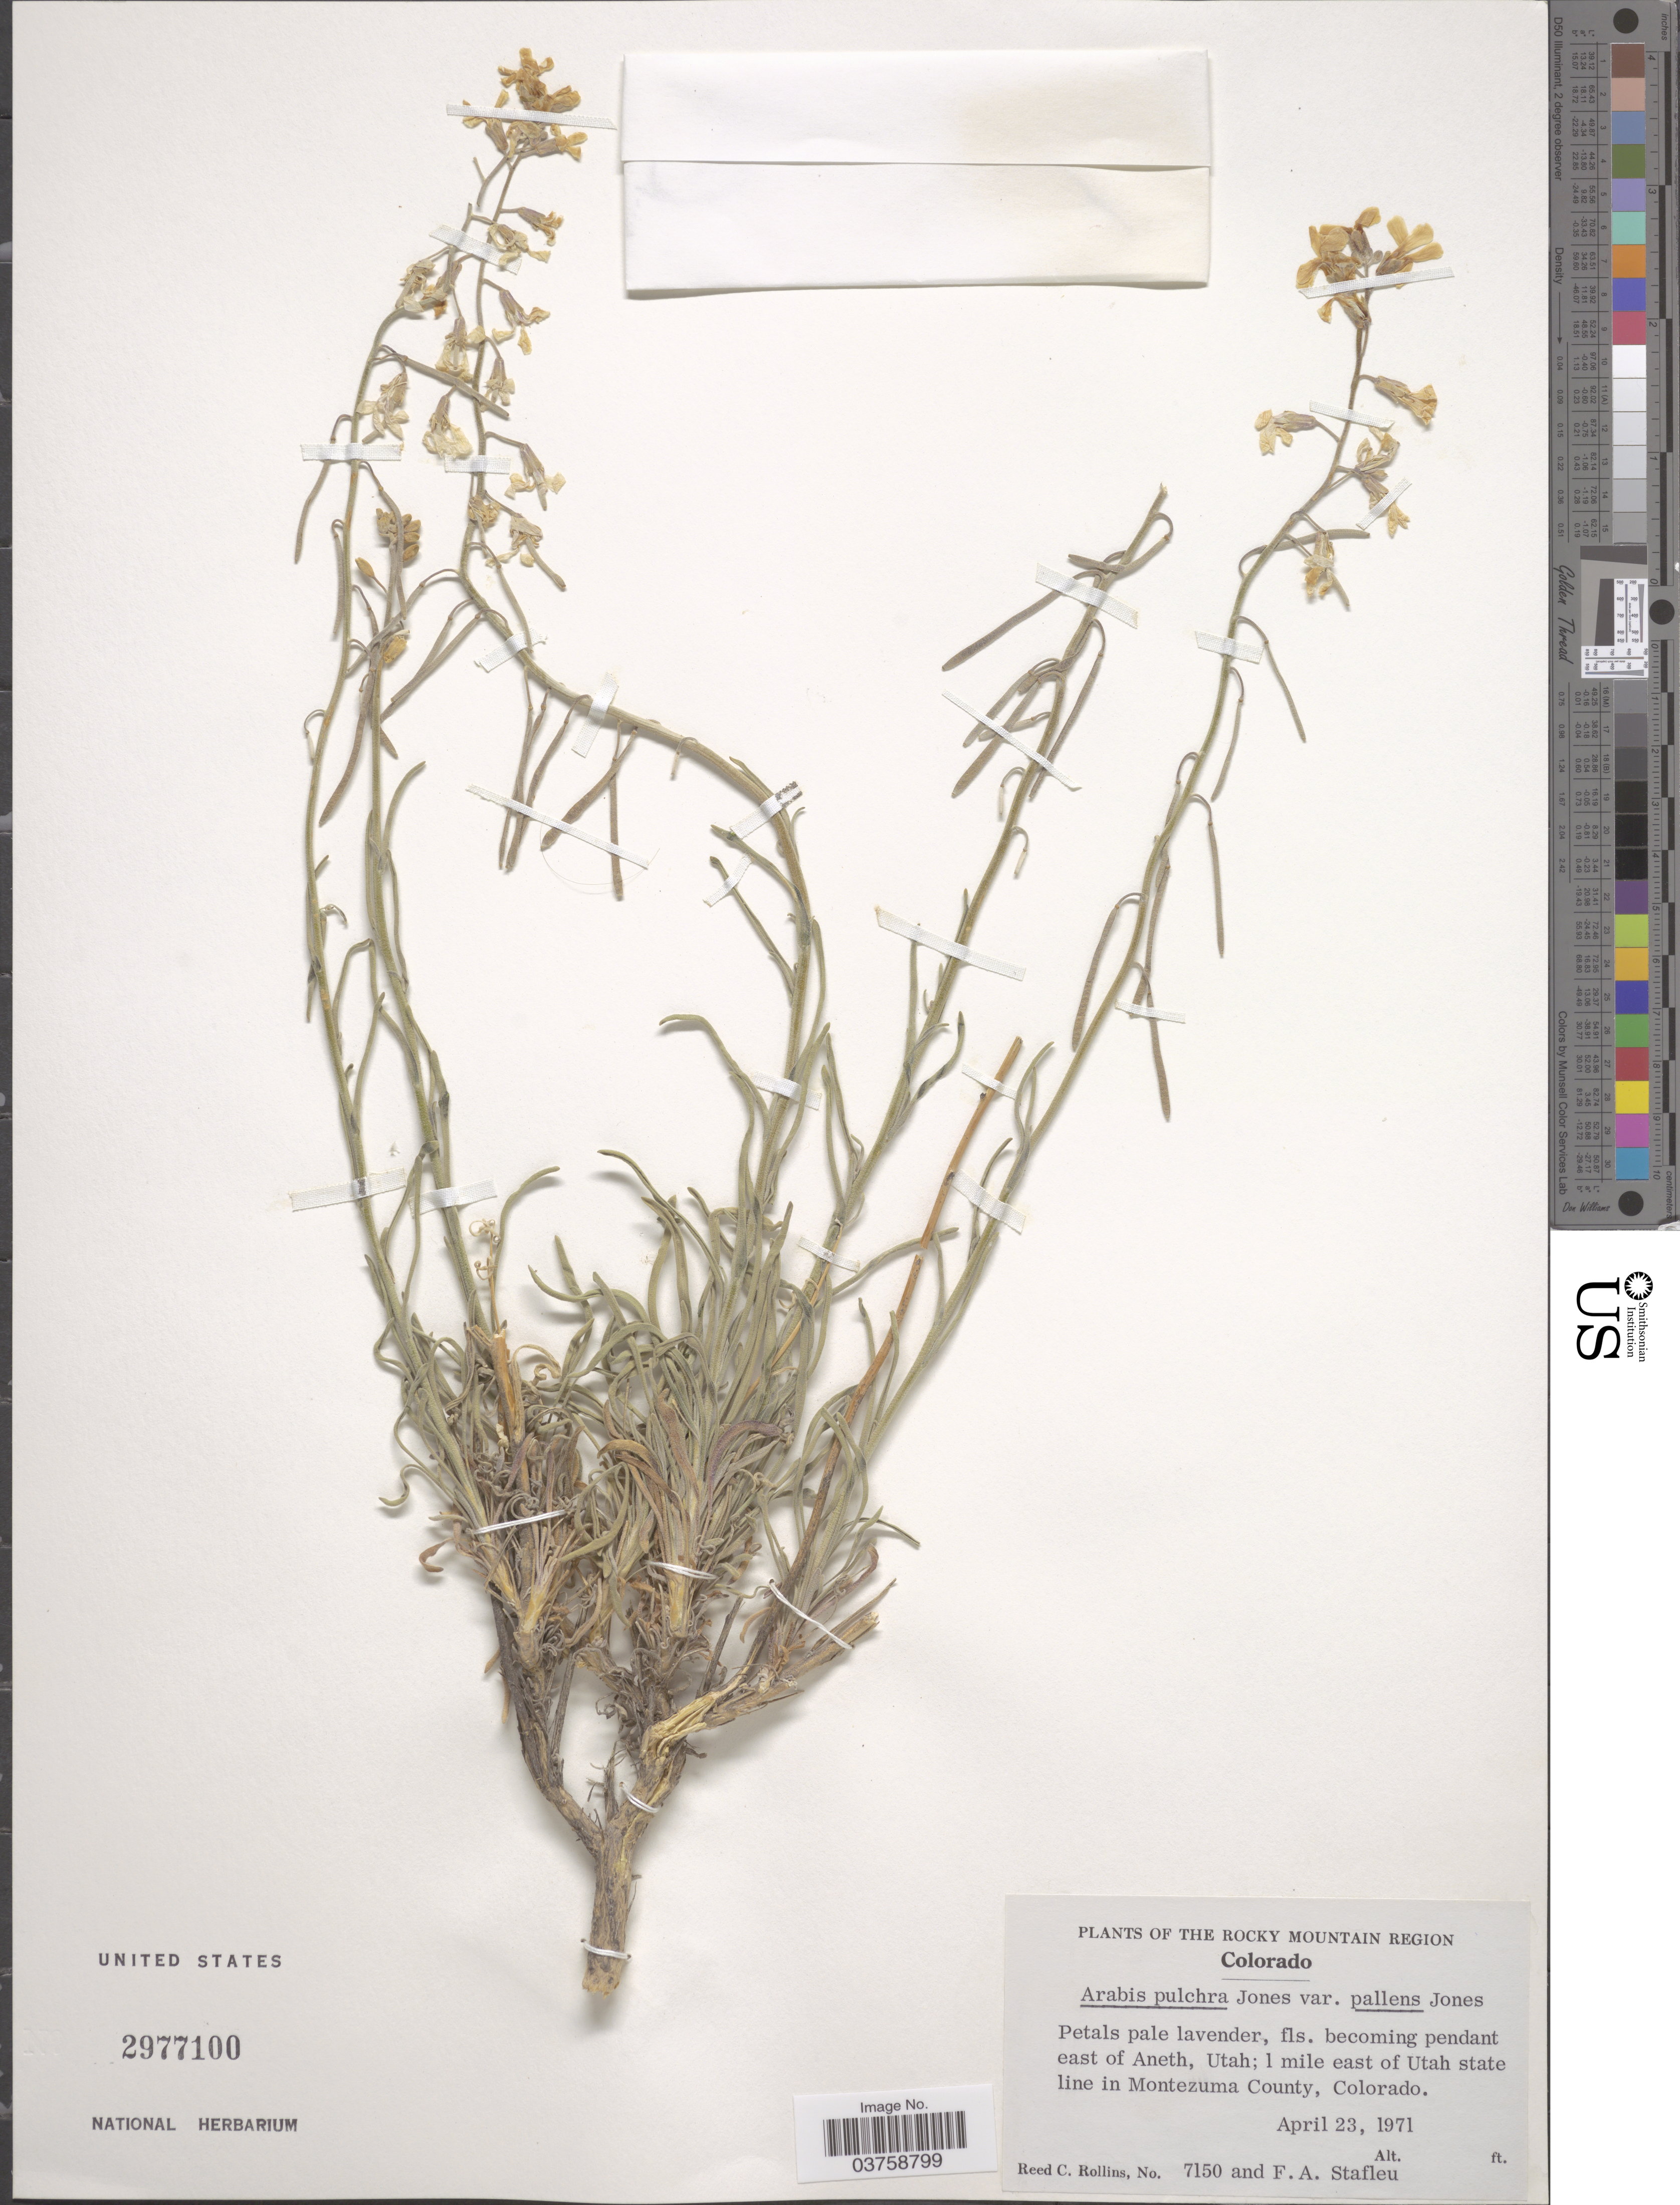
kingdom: Plantae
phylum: Tracheophyta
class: Magnoliopsida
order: Brassicales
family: Brassicaceae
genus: Arabis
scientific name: Arabis pulchra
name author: M.E. Jones ex S. Watson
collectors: R. C. Rollins & F. A. Stafleu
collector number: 7150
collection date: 1971-04-23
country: United States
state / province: Colorado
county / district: Montezuma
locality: The Rocky Mountain Region. East of Aneth, Utah; 1 mile east of Utah state line in Montezuma County, Colorado.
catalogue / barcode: US 2977100